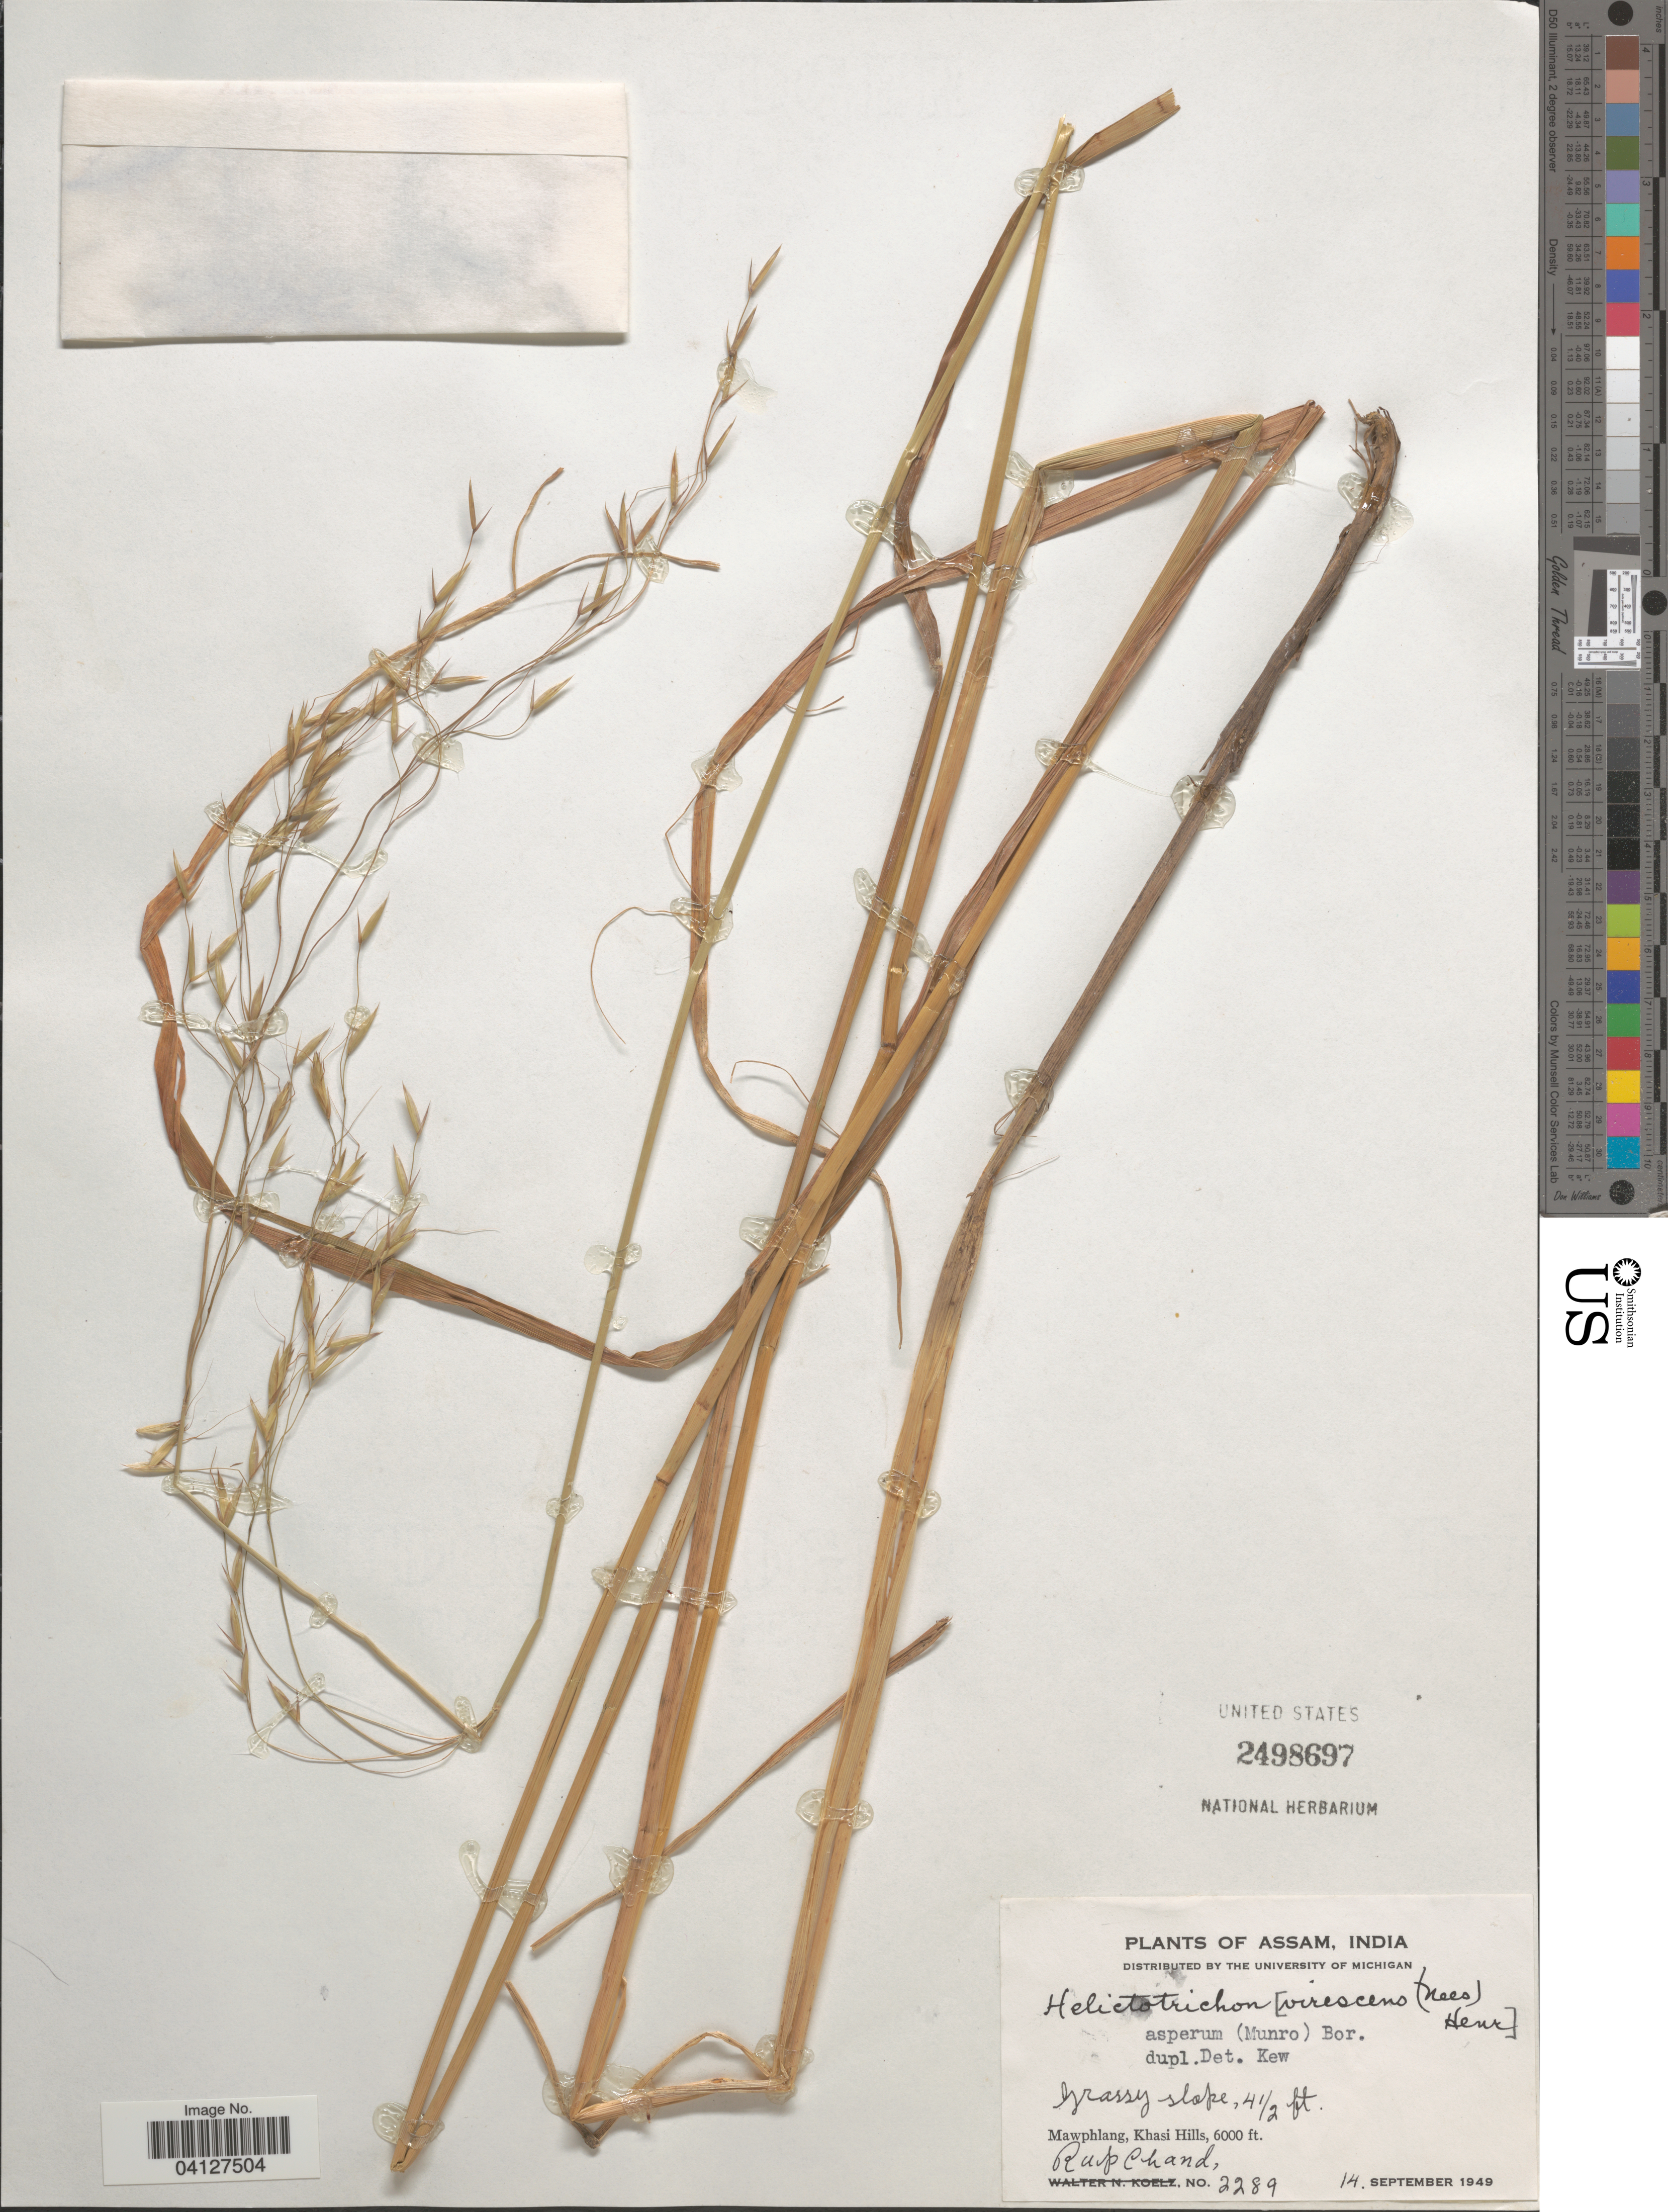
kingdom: Plantae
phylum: Tracheophyta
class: Liliopsida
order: Poales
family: Poaceae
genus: Helictotrichon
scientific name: Helictotrichon asperum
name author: (Munro ex Thwaites) Bor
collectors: Rupchand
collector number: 2289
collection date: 1949-09-14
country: India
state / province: Assam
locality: Mawphlang, Khasi Hills.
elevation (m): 1829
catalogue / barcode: US 2498697